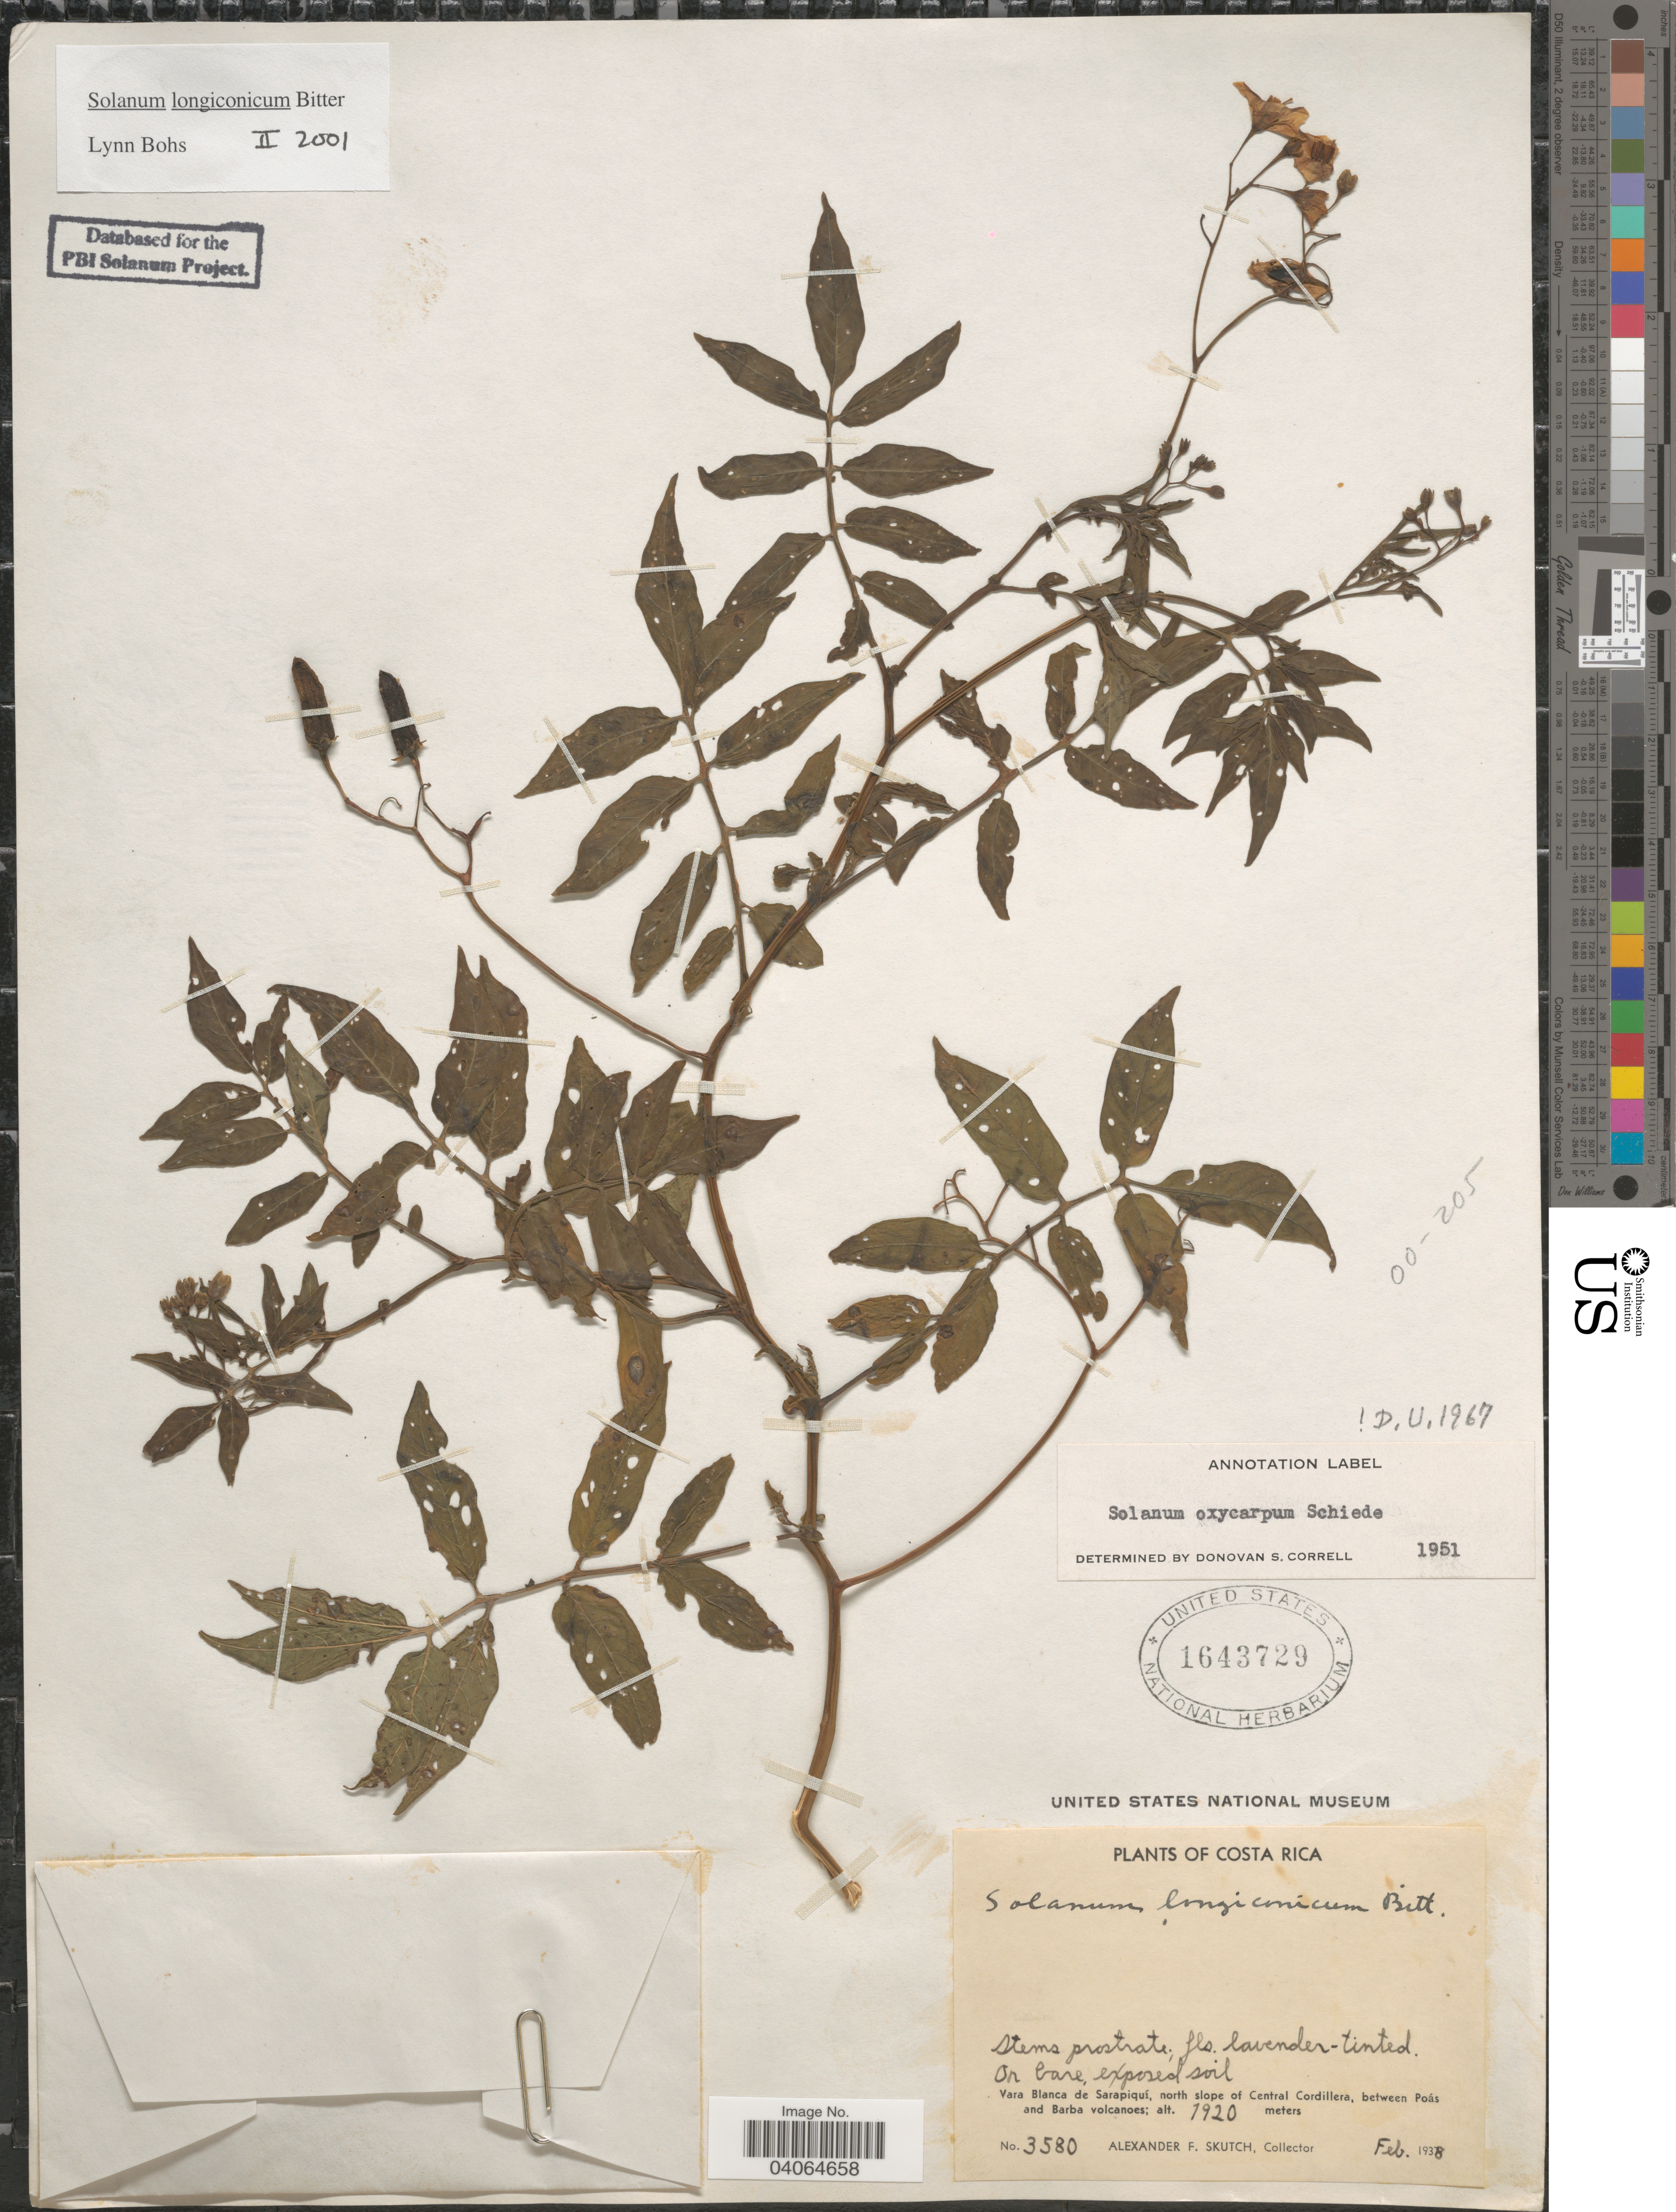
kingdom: Plantae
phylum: Tracheophyta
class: Magnoliopsida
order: Solanales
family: Solanaceae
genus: Solanum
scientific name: Solanum longiconicum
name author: Bitter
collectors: A. F. Skutch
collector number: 3580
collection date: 1938-02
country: Costa Rica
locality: Vara Blanca de Sarapiquí, north slope of Central Cordillera, between Poás and Barba volcanoes.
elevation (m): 1920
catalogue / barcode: US 1643729